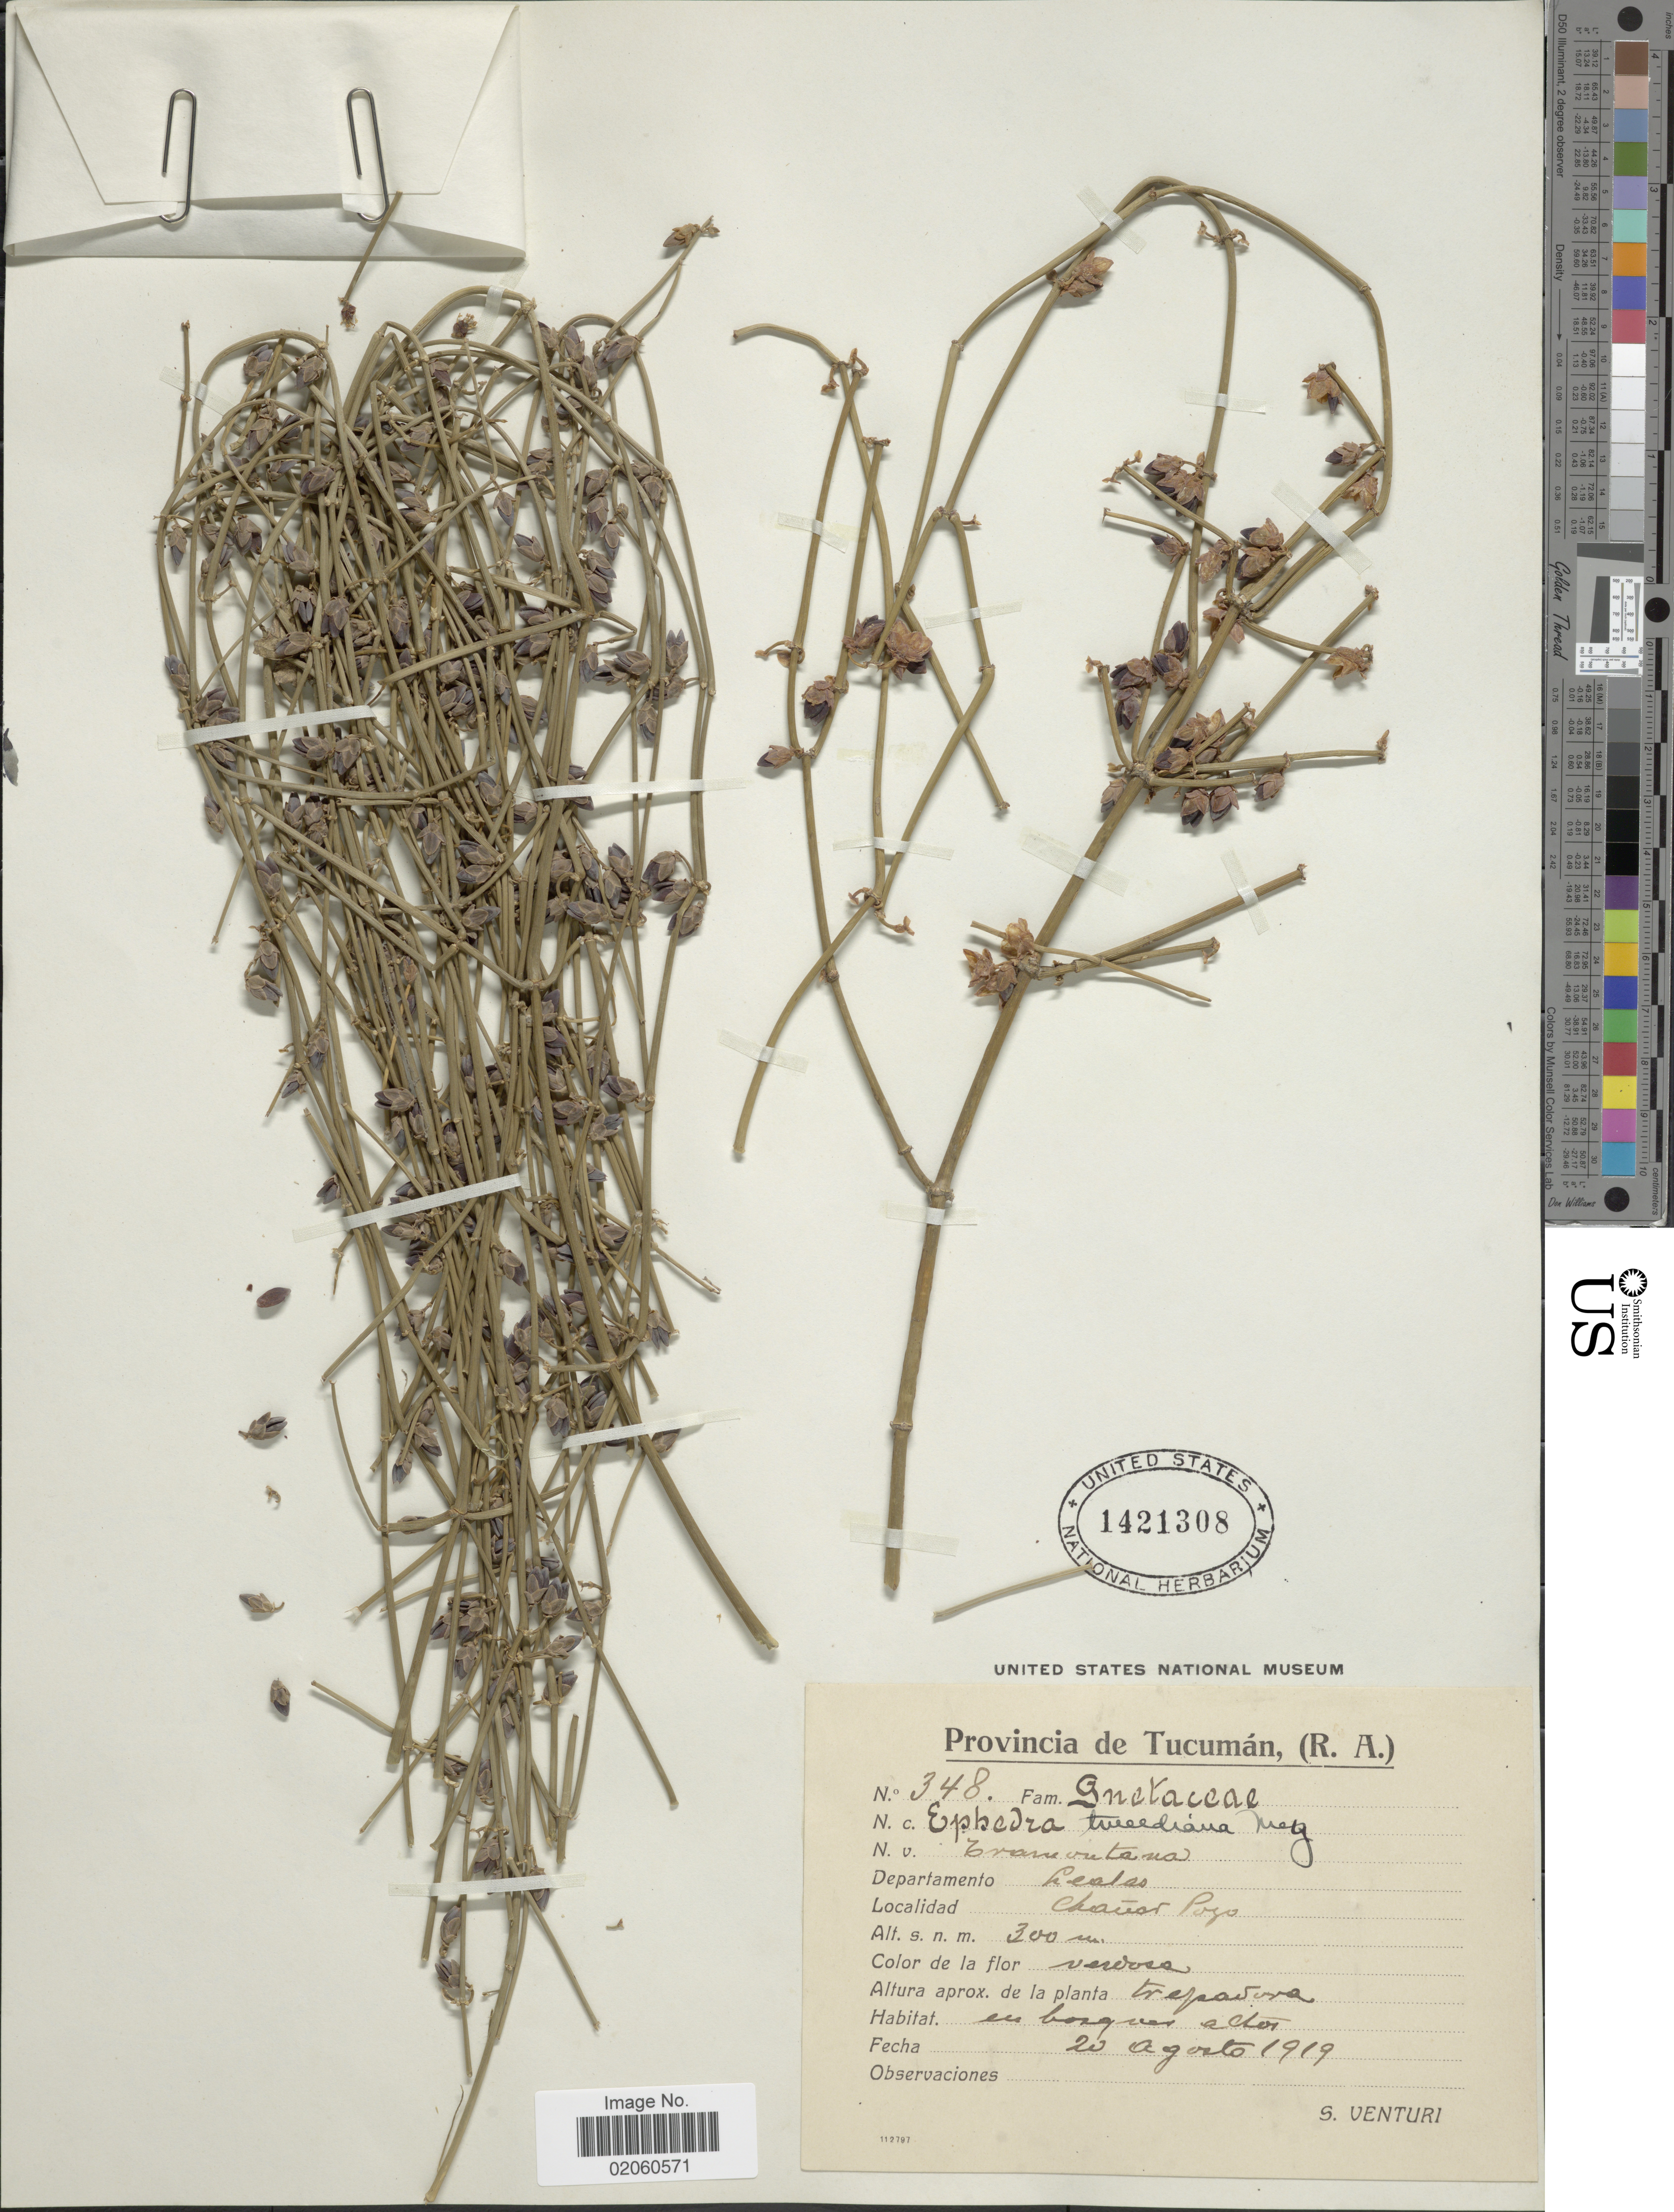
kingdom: Plantae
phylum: Tracheophyta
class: Gnetopsida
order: Ephedrales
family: Ephedraceae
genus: Ephedra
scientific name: Ephedra tweediana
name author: Fisch. & C.A. Mey.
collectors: S. Venturi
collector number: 348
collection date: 1919-08-20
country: Argentina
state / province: Tucuman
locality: (R.A.), Departamento Leales, Chañar Pago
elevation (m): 300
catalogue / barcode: US 1421308